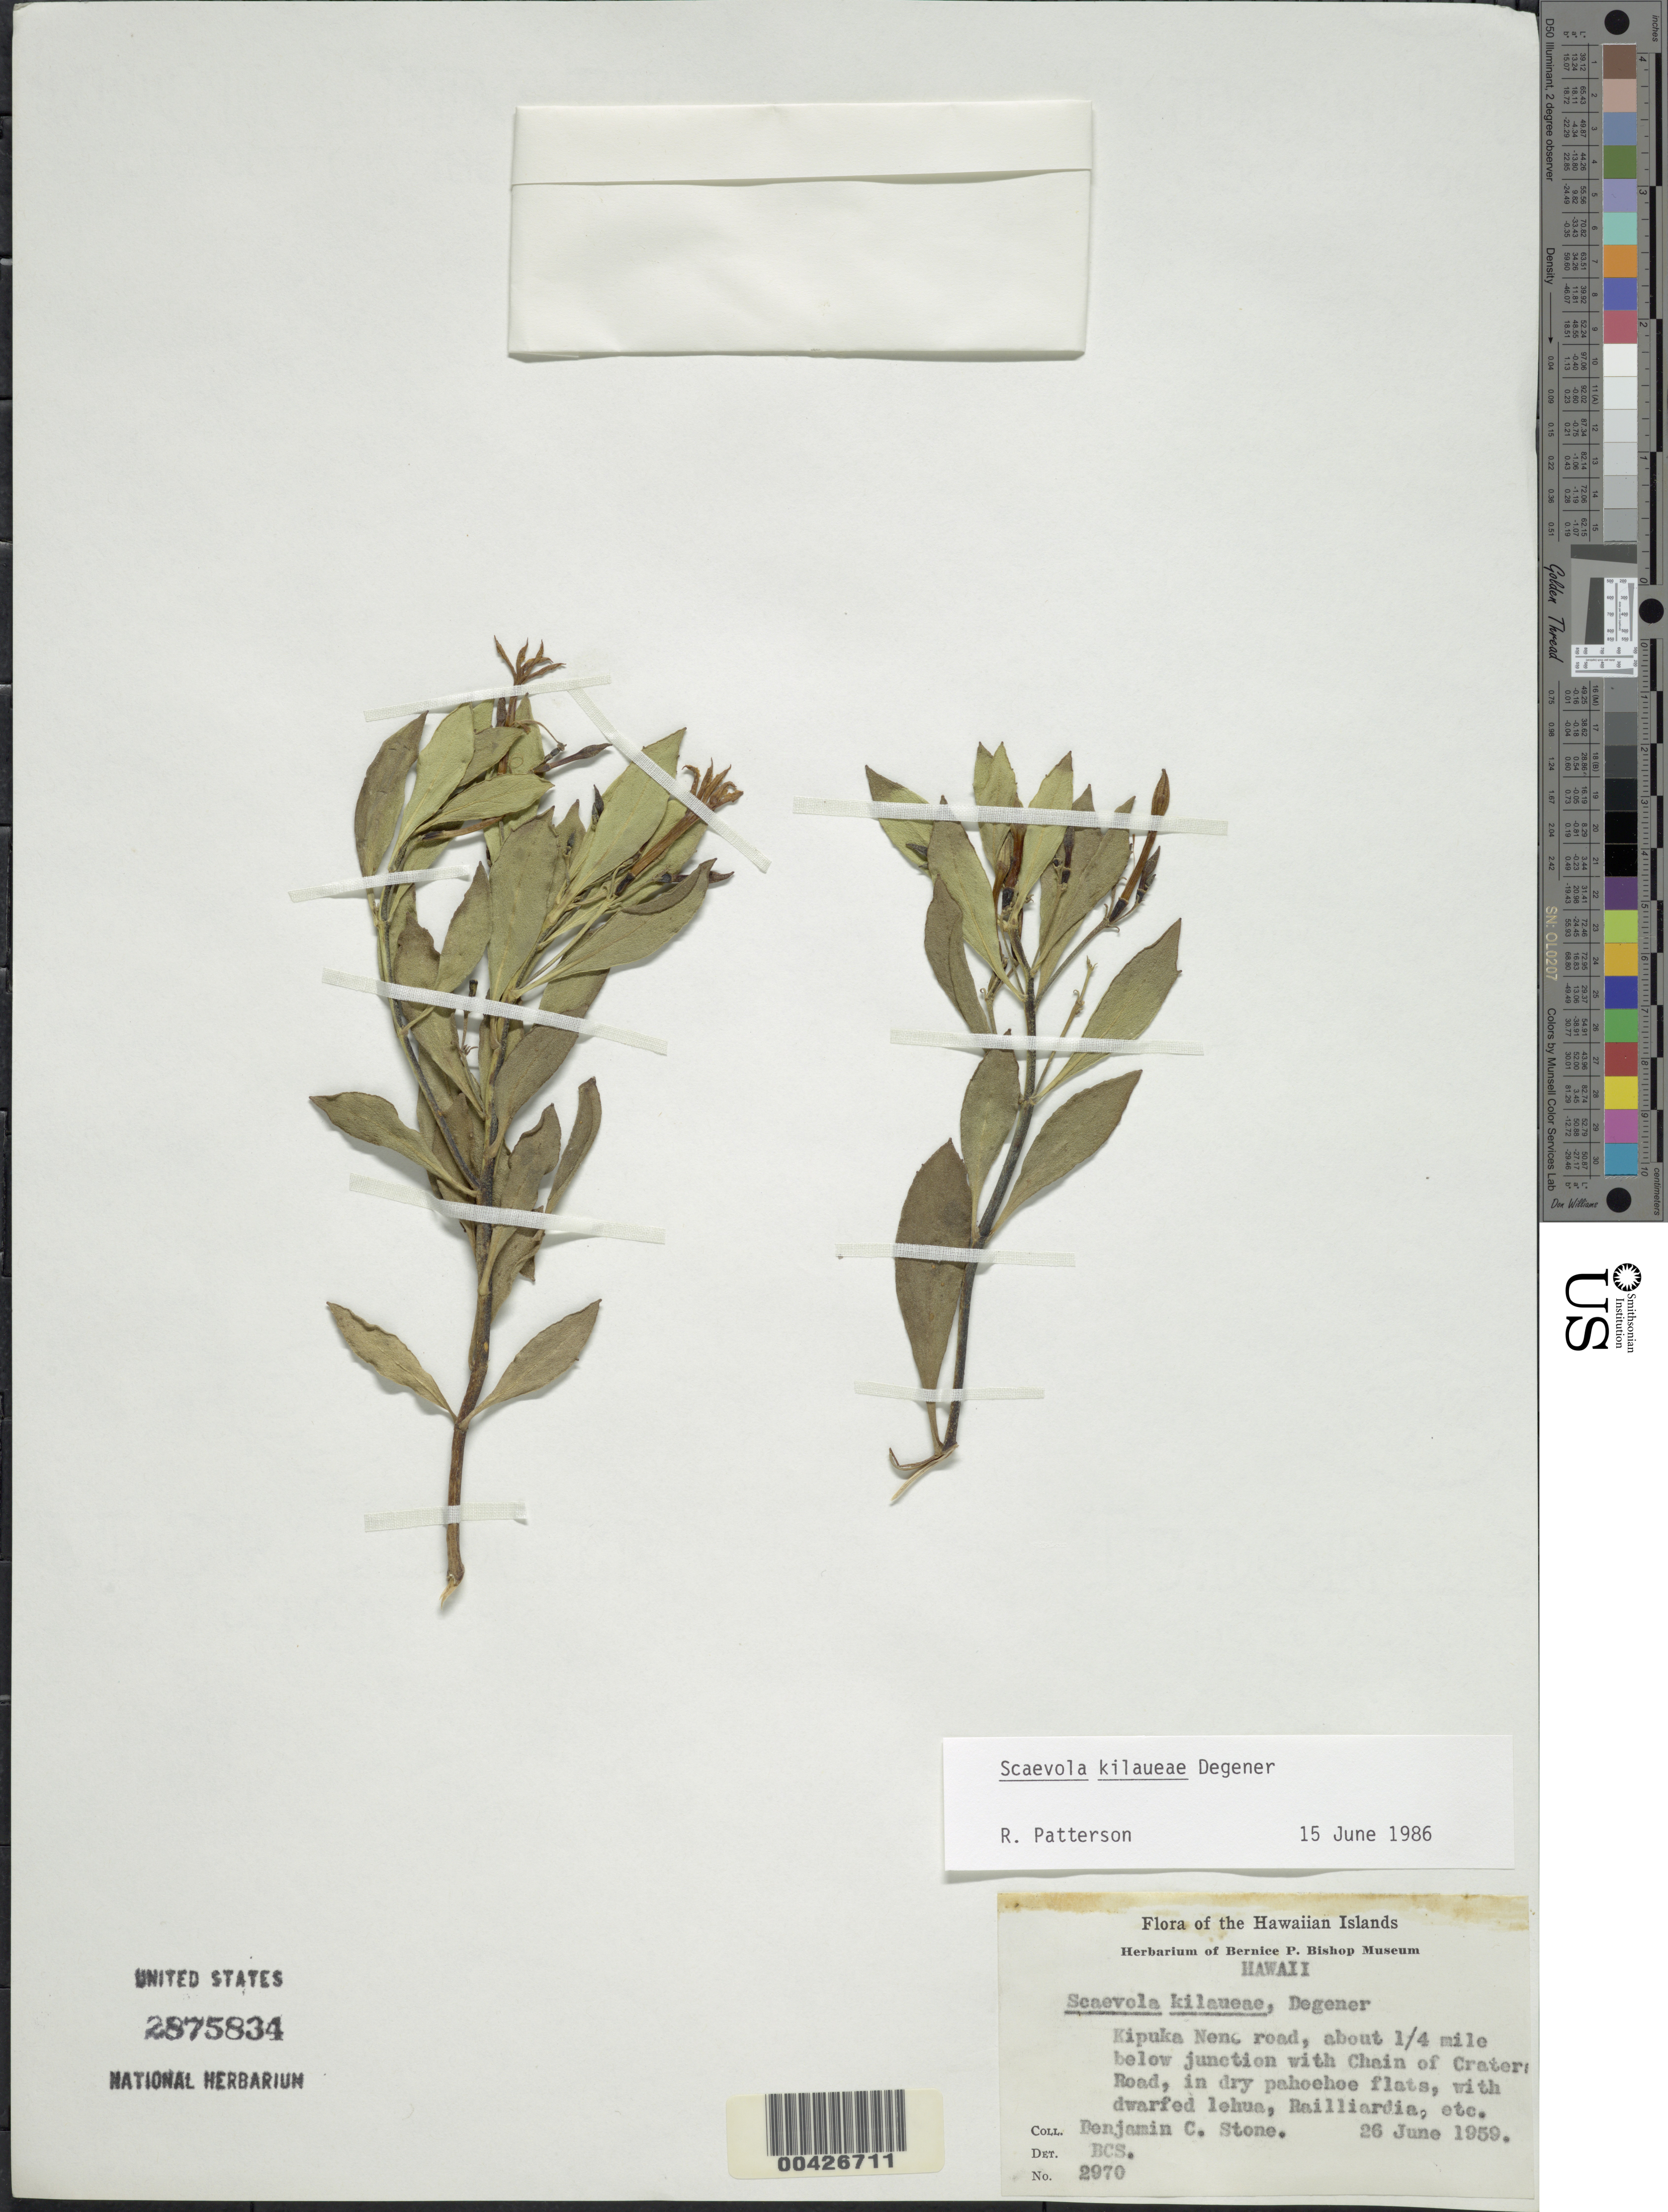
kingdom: Plantae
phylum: Tracheophyta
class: Magnoliopsida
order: Asterales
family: Goodeniaceae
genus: Scaevola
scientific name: Scaevola kilaueae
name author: O. Deg.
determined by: Patterson, R.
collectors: B. C. Stone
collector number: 2970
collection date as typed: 26 Jun 1959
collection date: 1959-06-26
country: United States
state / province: Hawaii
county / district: Hawaii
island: Hawaii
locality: Kipuka Nene road, about 0.25 mile below junction with Chain of Craters road.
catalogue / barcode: US 2875834